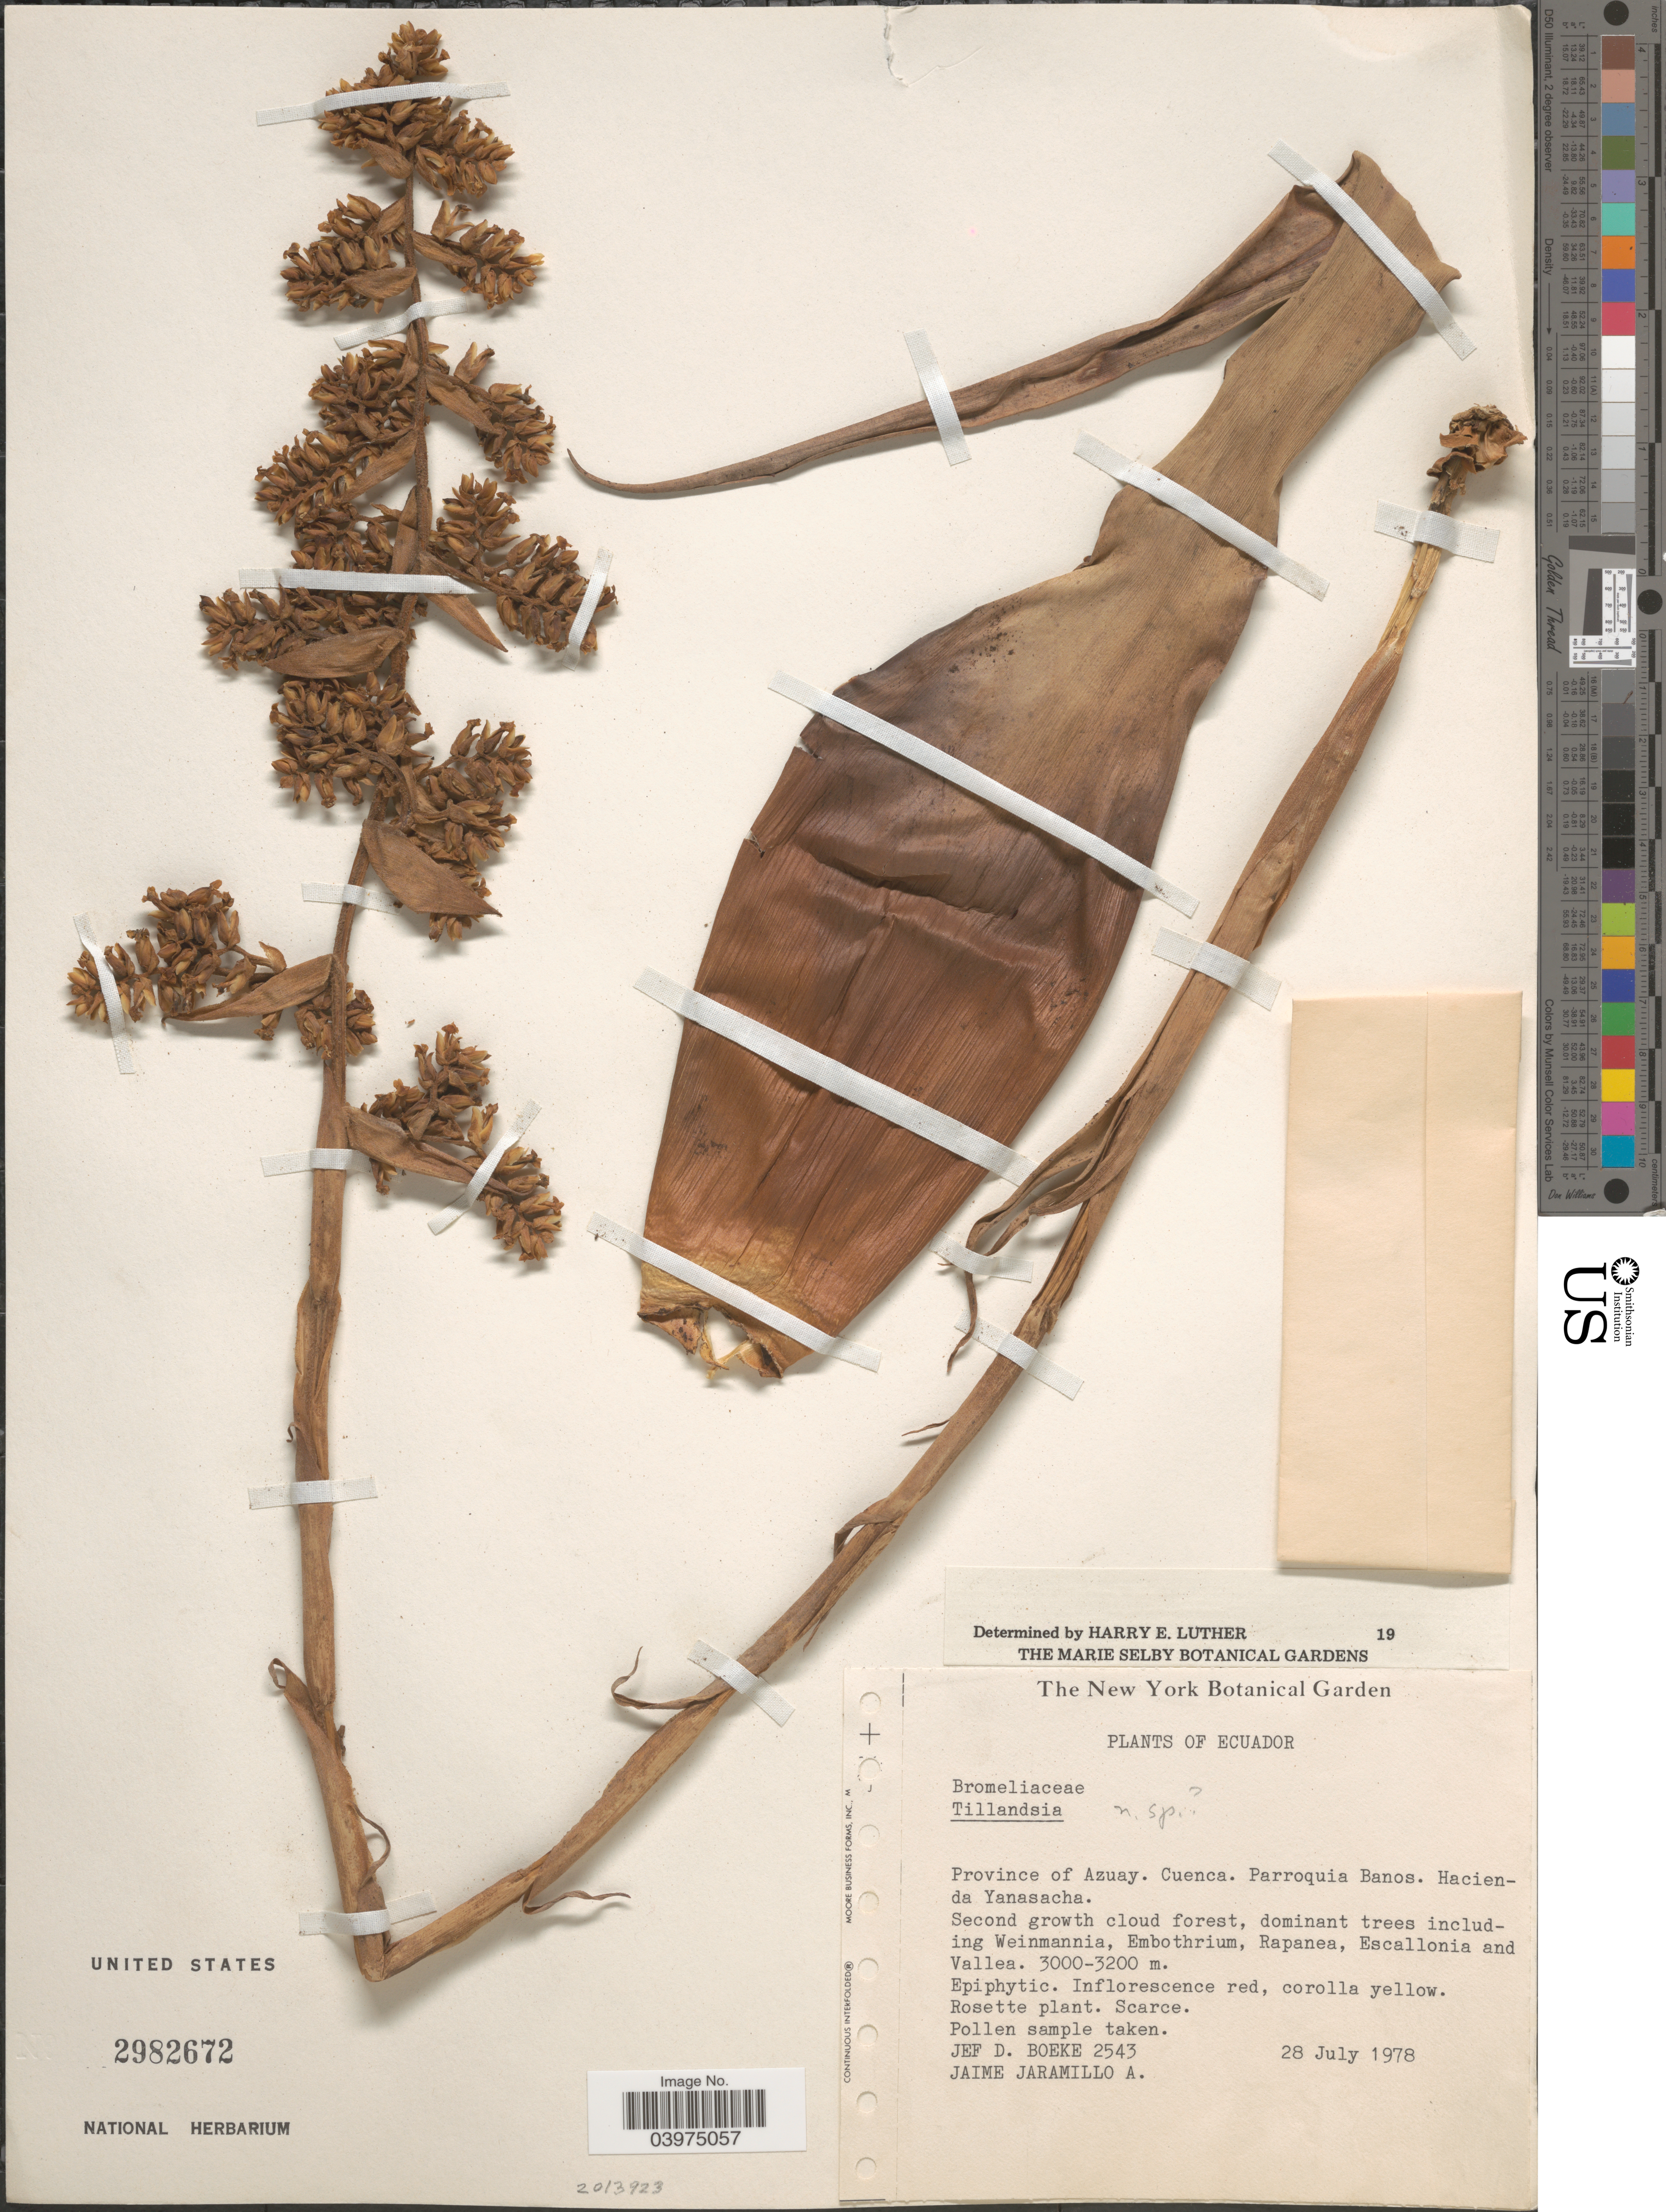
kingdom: Plantae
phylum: Tracheophyta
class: Liliopsida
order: Poales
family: Bromeliaceae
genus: Tillandsia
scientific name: Tillandsia sp.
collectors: J. Boeke & J. L. Jaramillo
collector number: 2543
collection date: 1978-07-28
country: Ecuador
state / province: Azuay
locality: Cuenca. Parroquia Banos. Hacienda Yanasacha.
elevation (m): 3000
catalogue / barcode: US 2982672